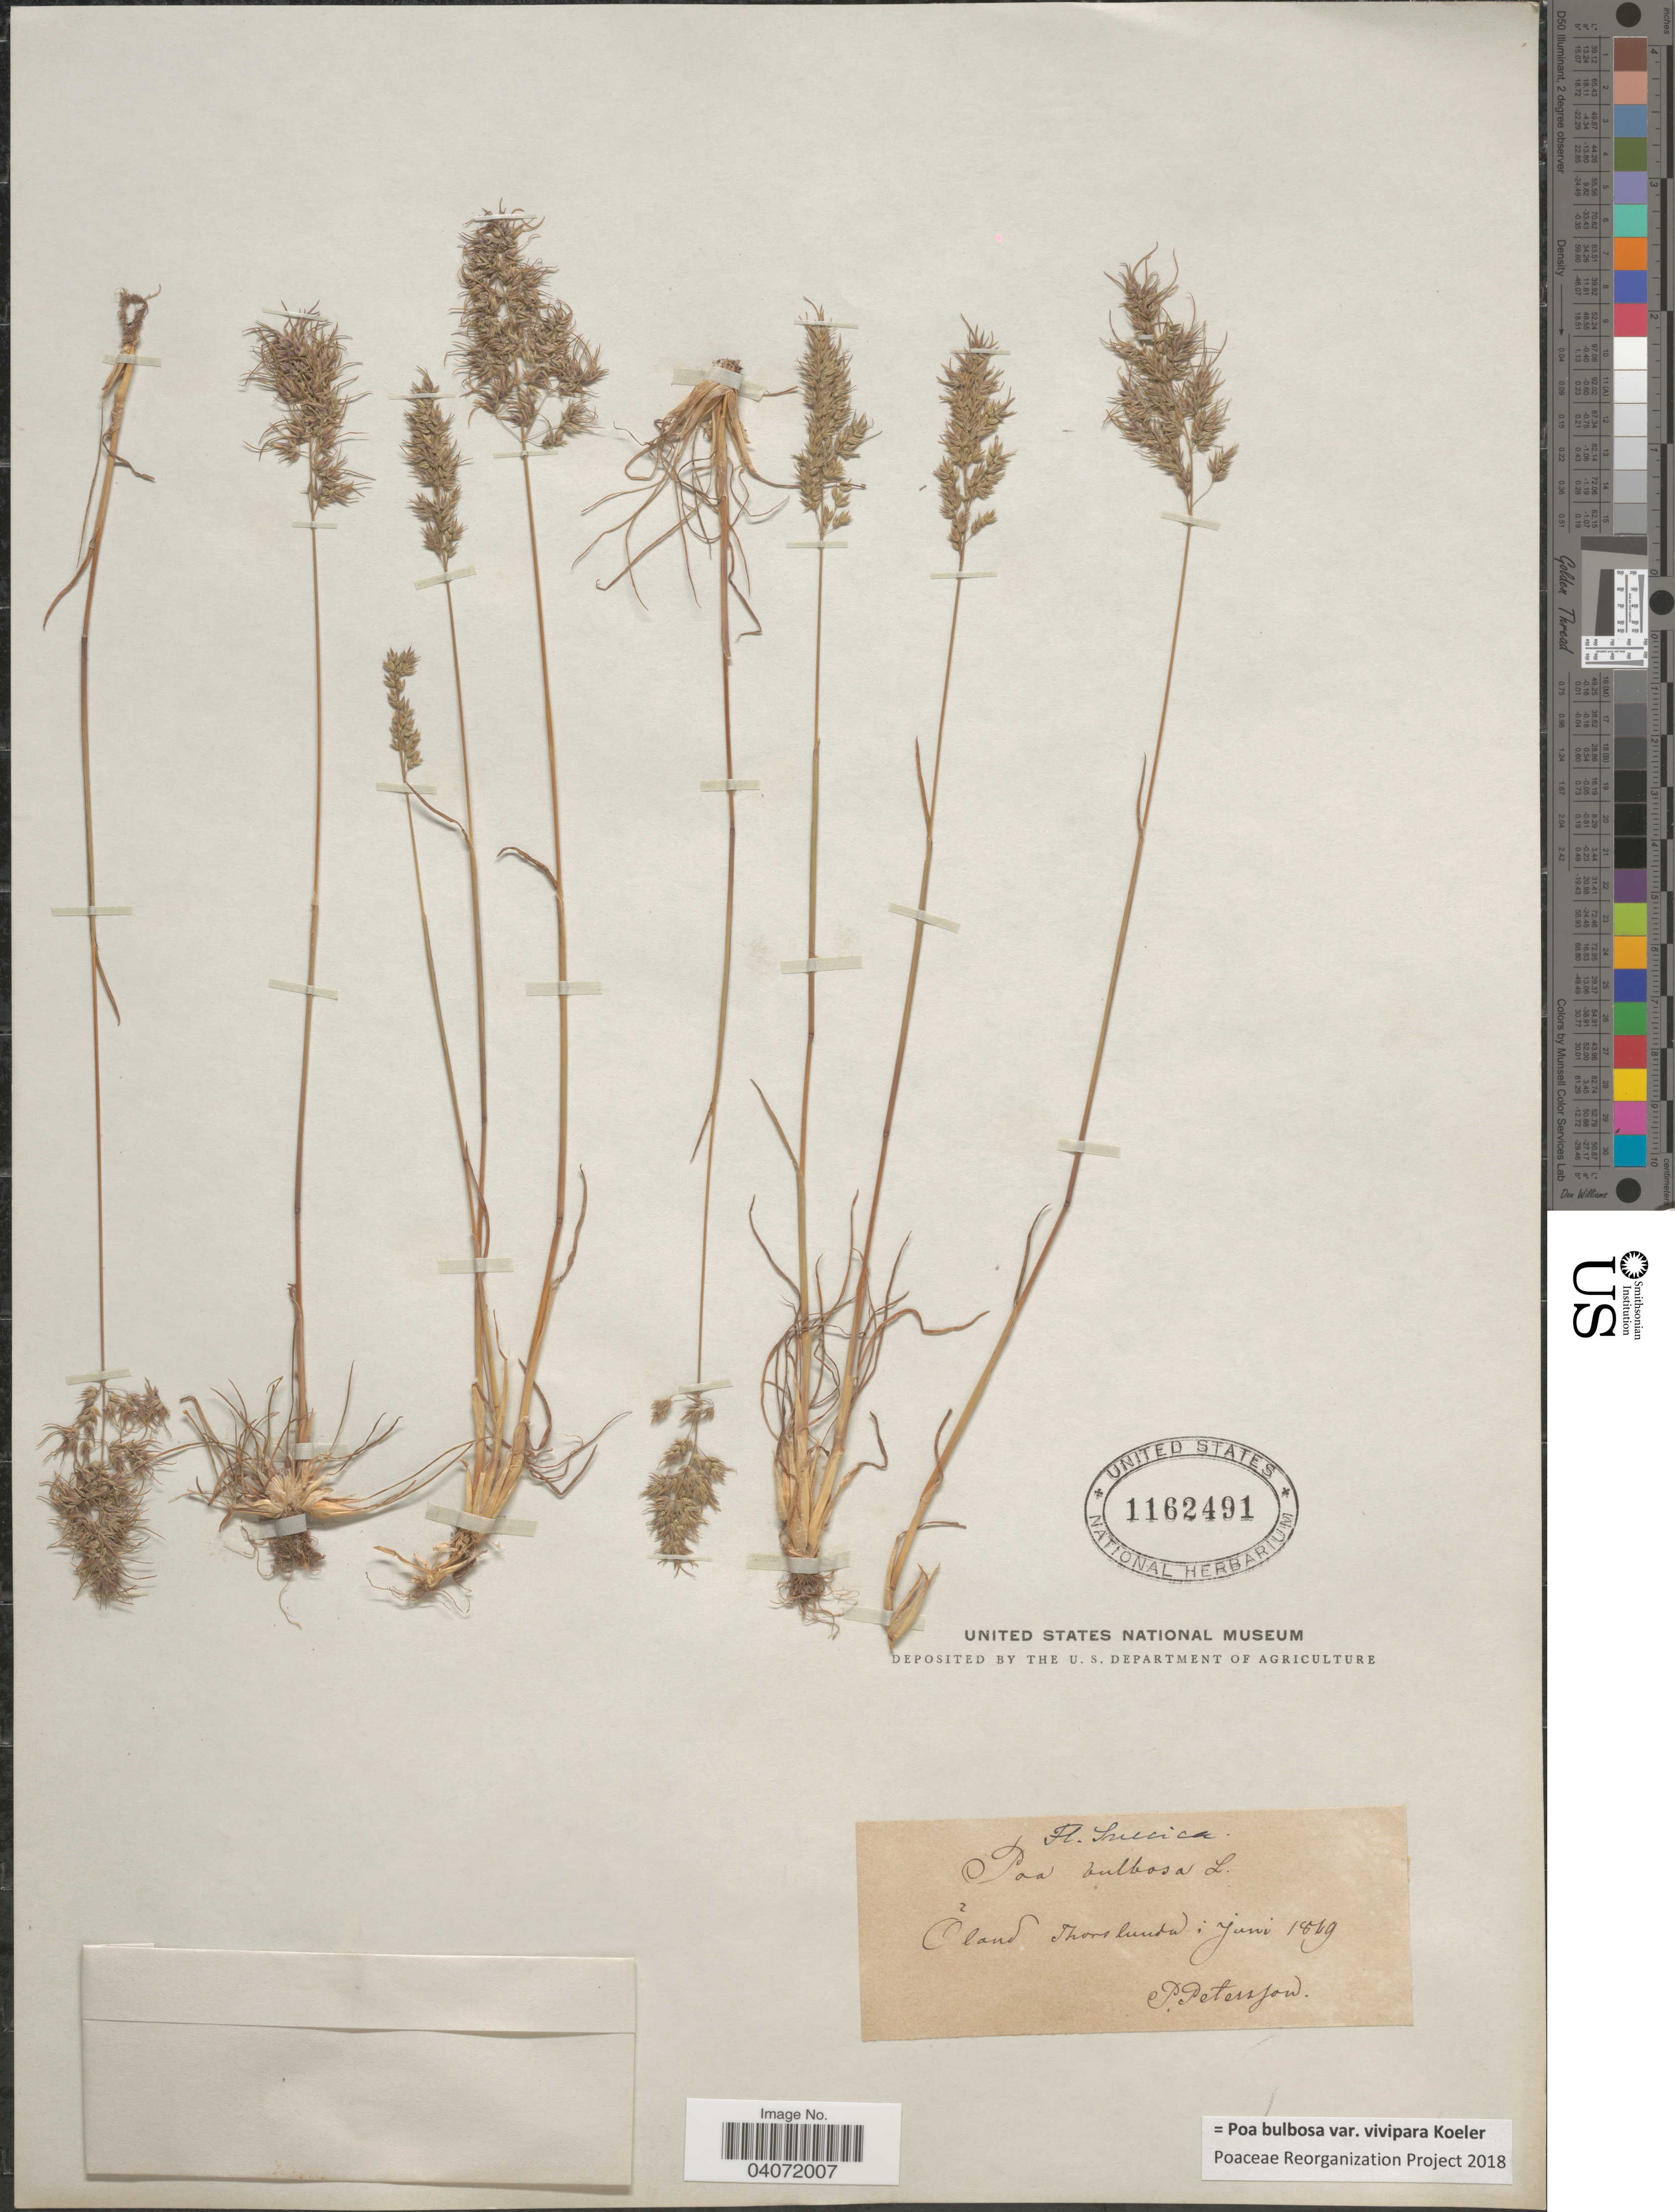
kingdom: Plantae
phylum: Tracheophyta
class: Liliopsida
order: Poales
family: Poaceae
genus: Poa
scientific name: Poa bulbosa subsp. bulbosa var. vivipara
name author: Koeler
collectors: P. Petersson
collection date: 1829-06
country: Sweden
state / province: Kalmar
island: Oland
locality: Suecica. Õland Thorslunda.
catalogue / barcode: US 1162491